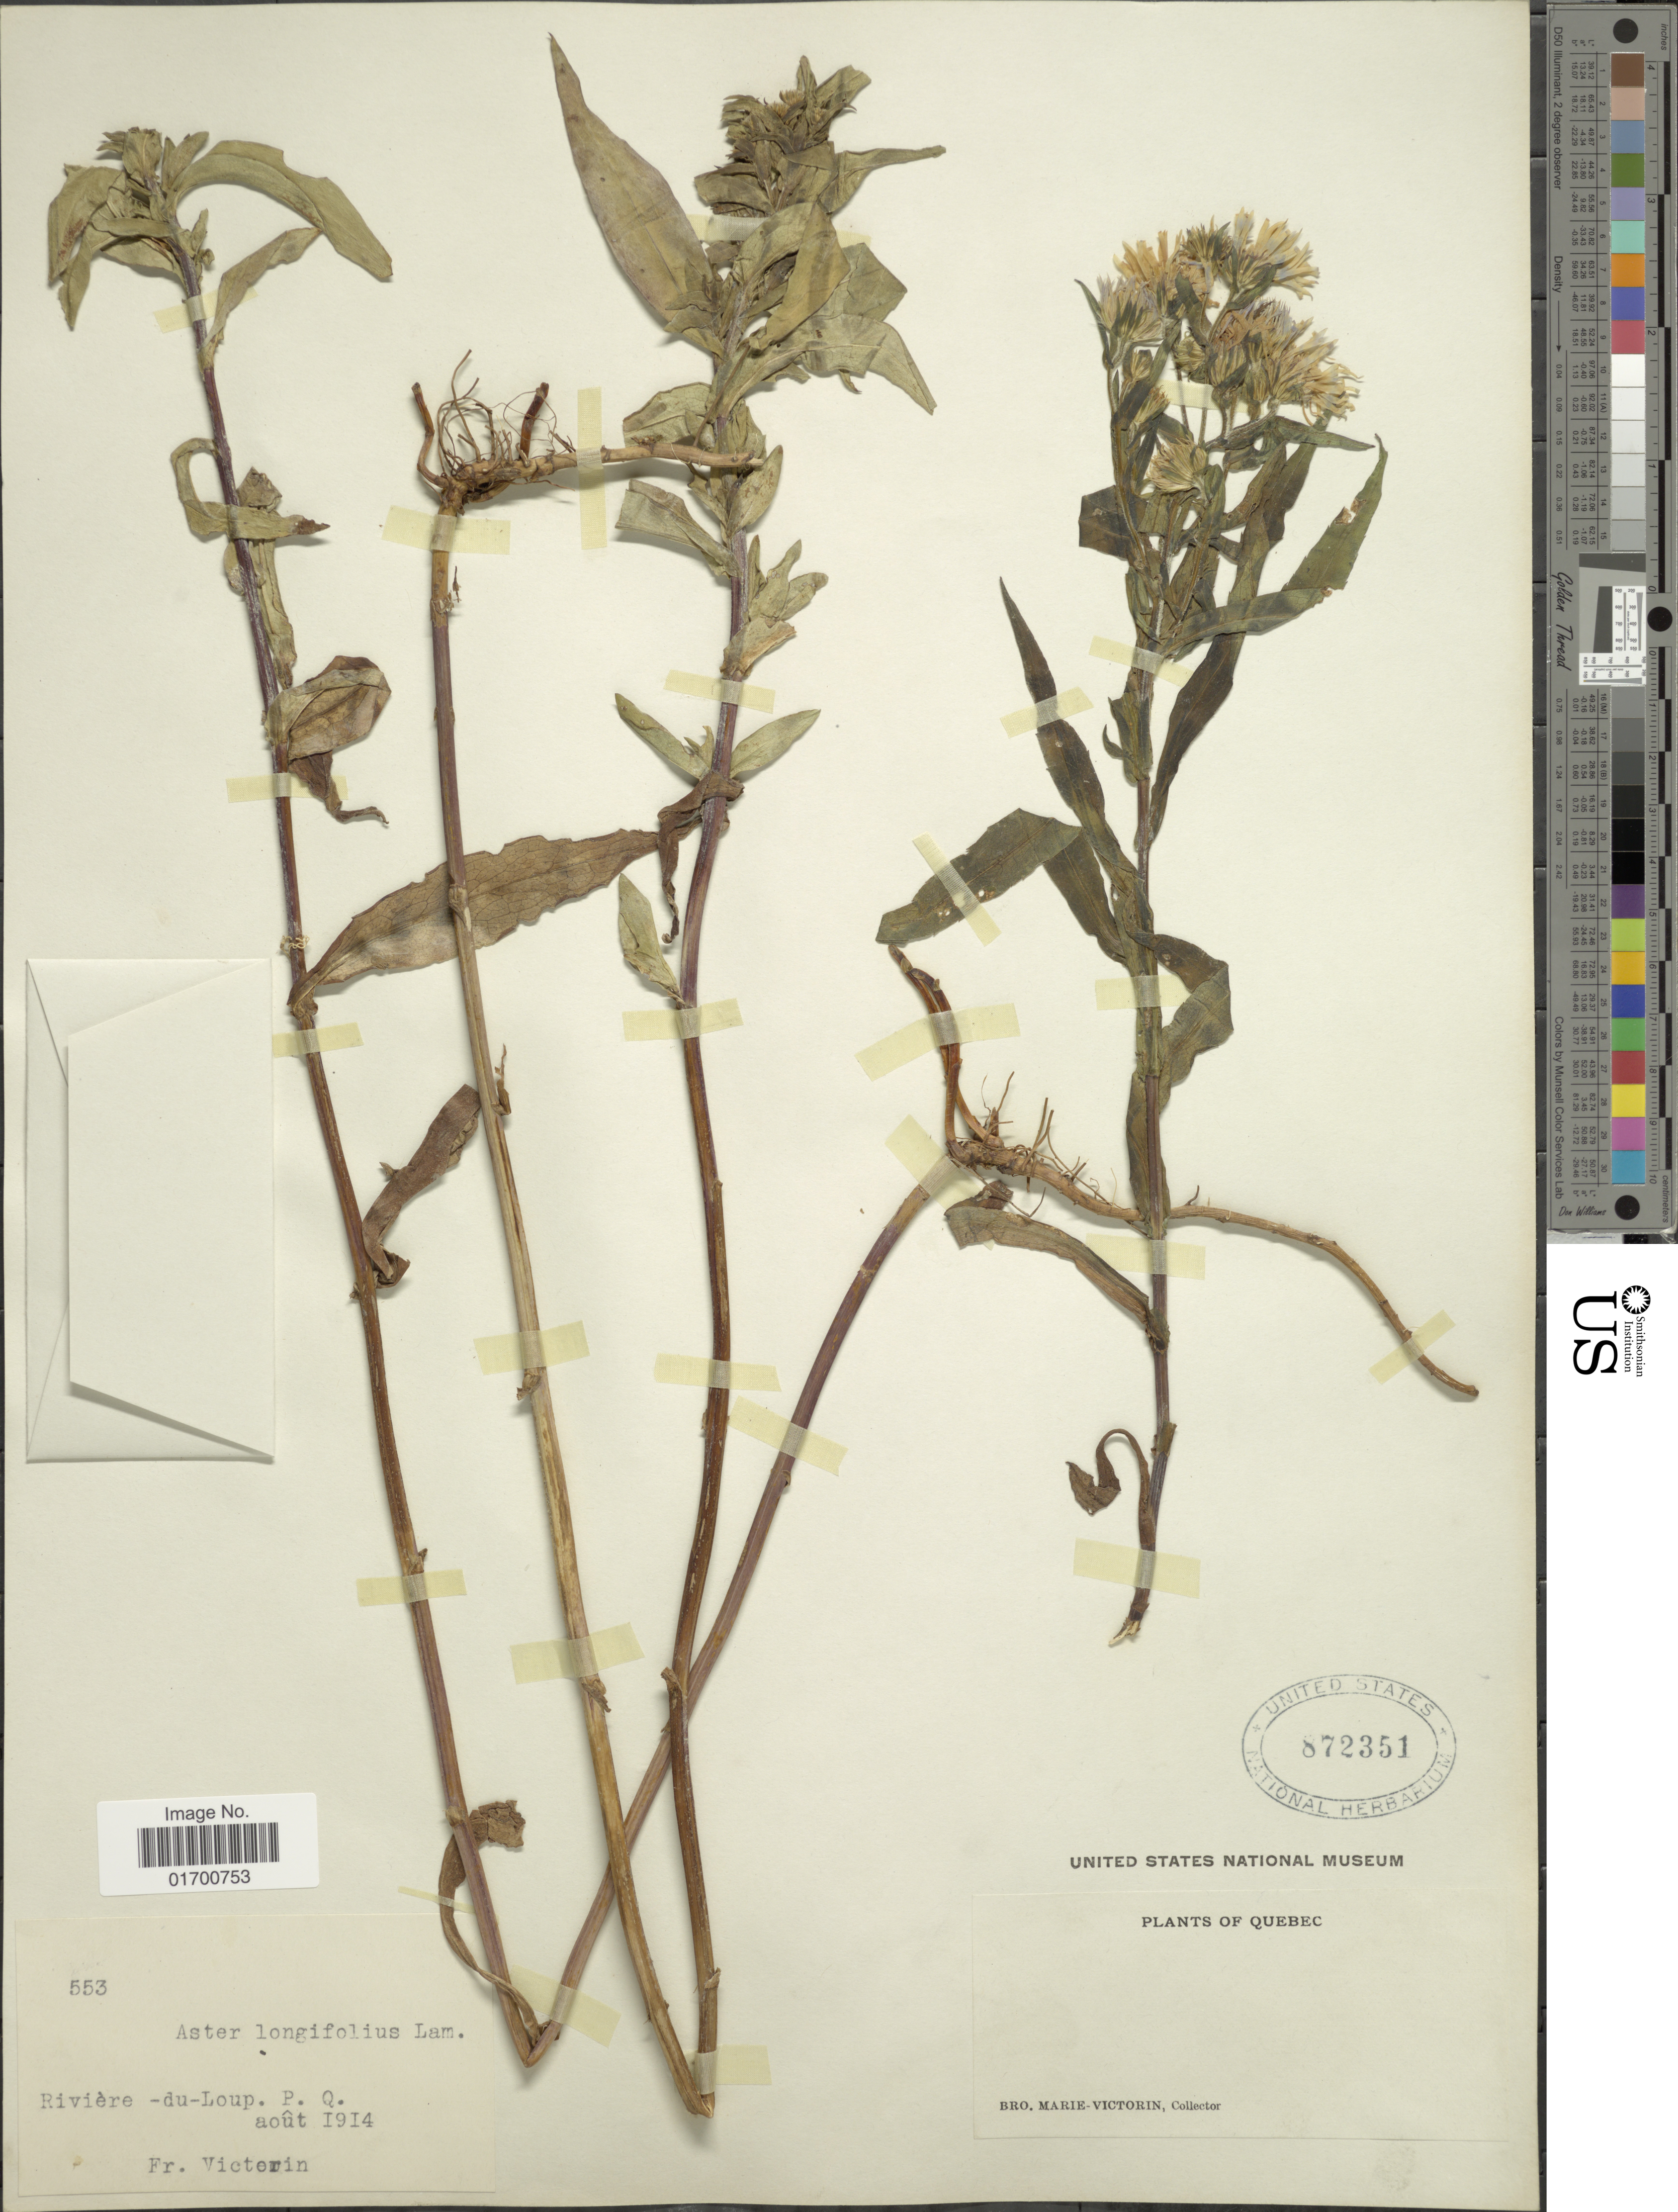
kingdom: Plantae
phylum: Tracheophyta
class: Magnoliopsida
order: Asterales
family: Asteraceae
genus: Symphyotrichum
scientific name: Symphyotrichum longifolium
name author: (Lam.) G.L. Nesom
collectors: Fr. Marie-Victorin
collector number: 553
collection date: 1914-08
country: Canada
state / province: Quebec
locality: Riviere - du - Loup. P.Q.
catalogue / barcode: US 872351